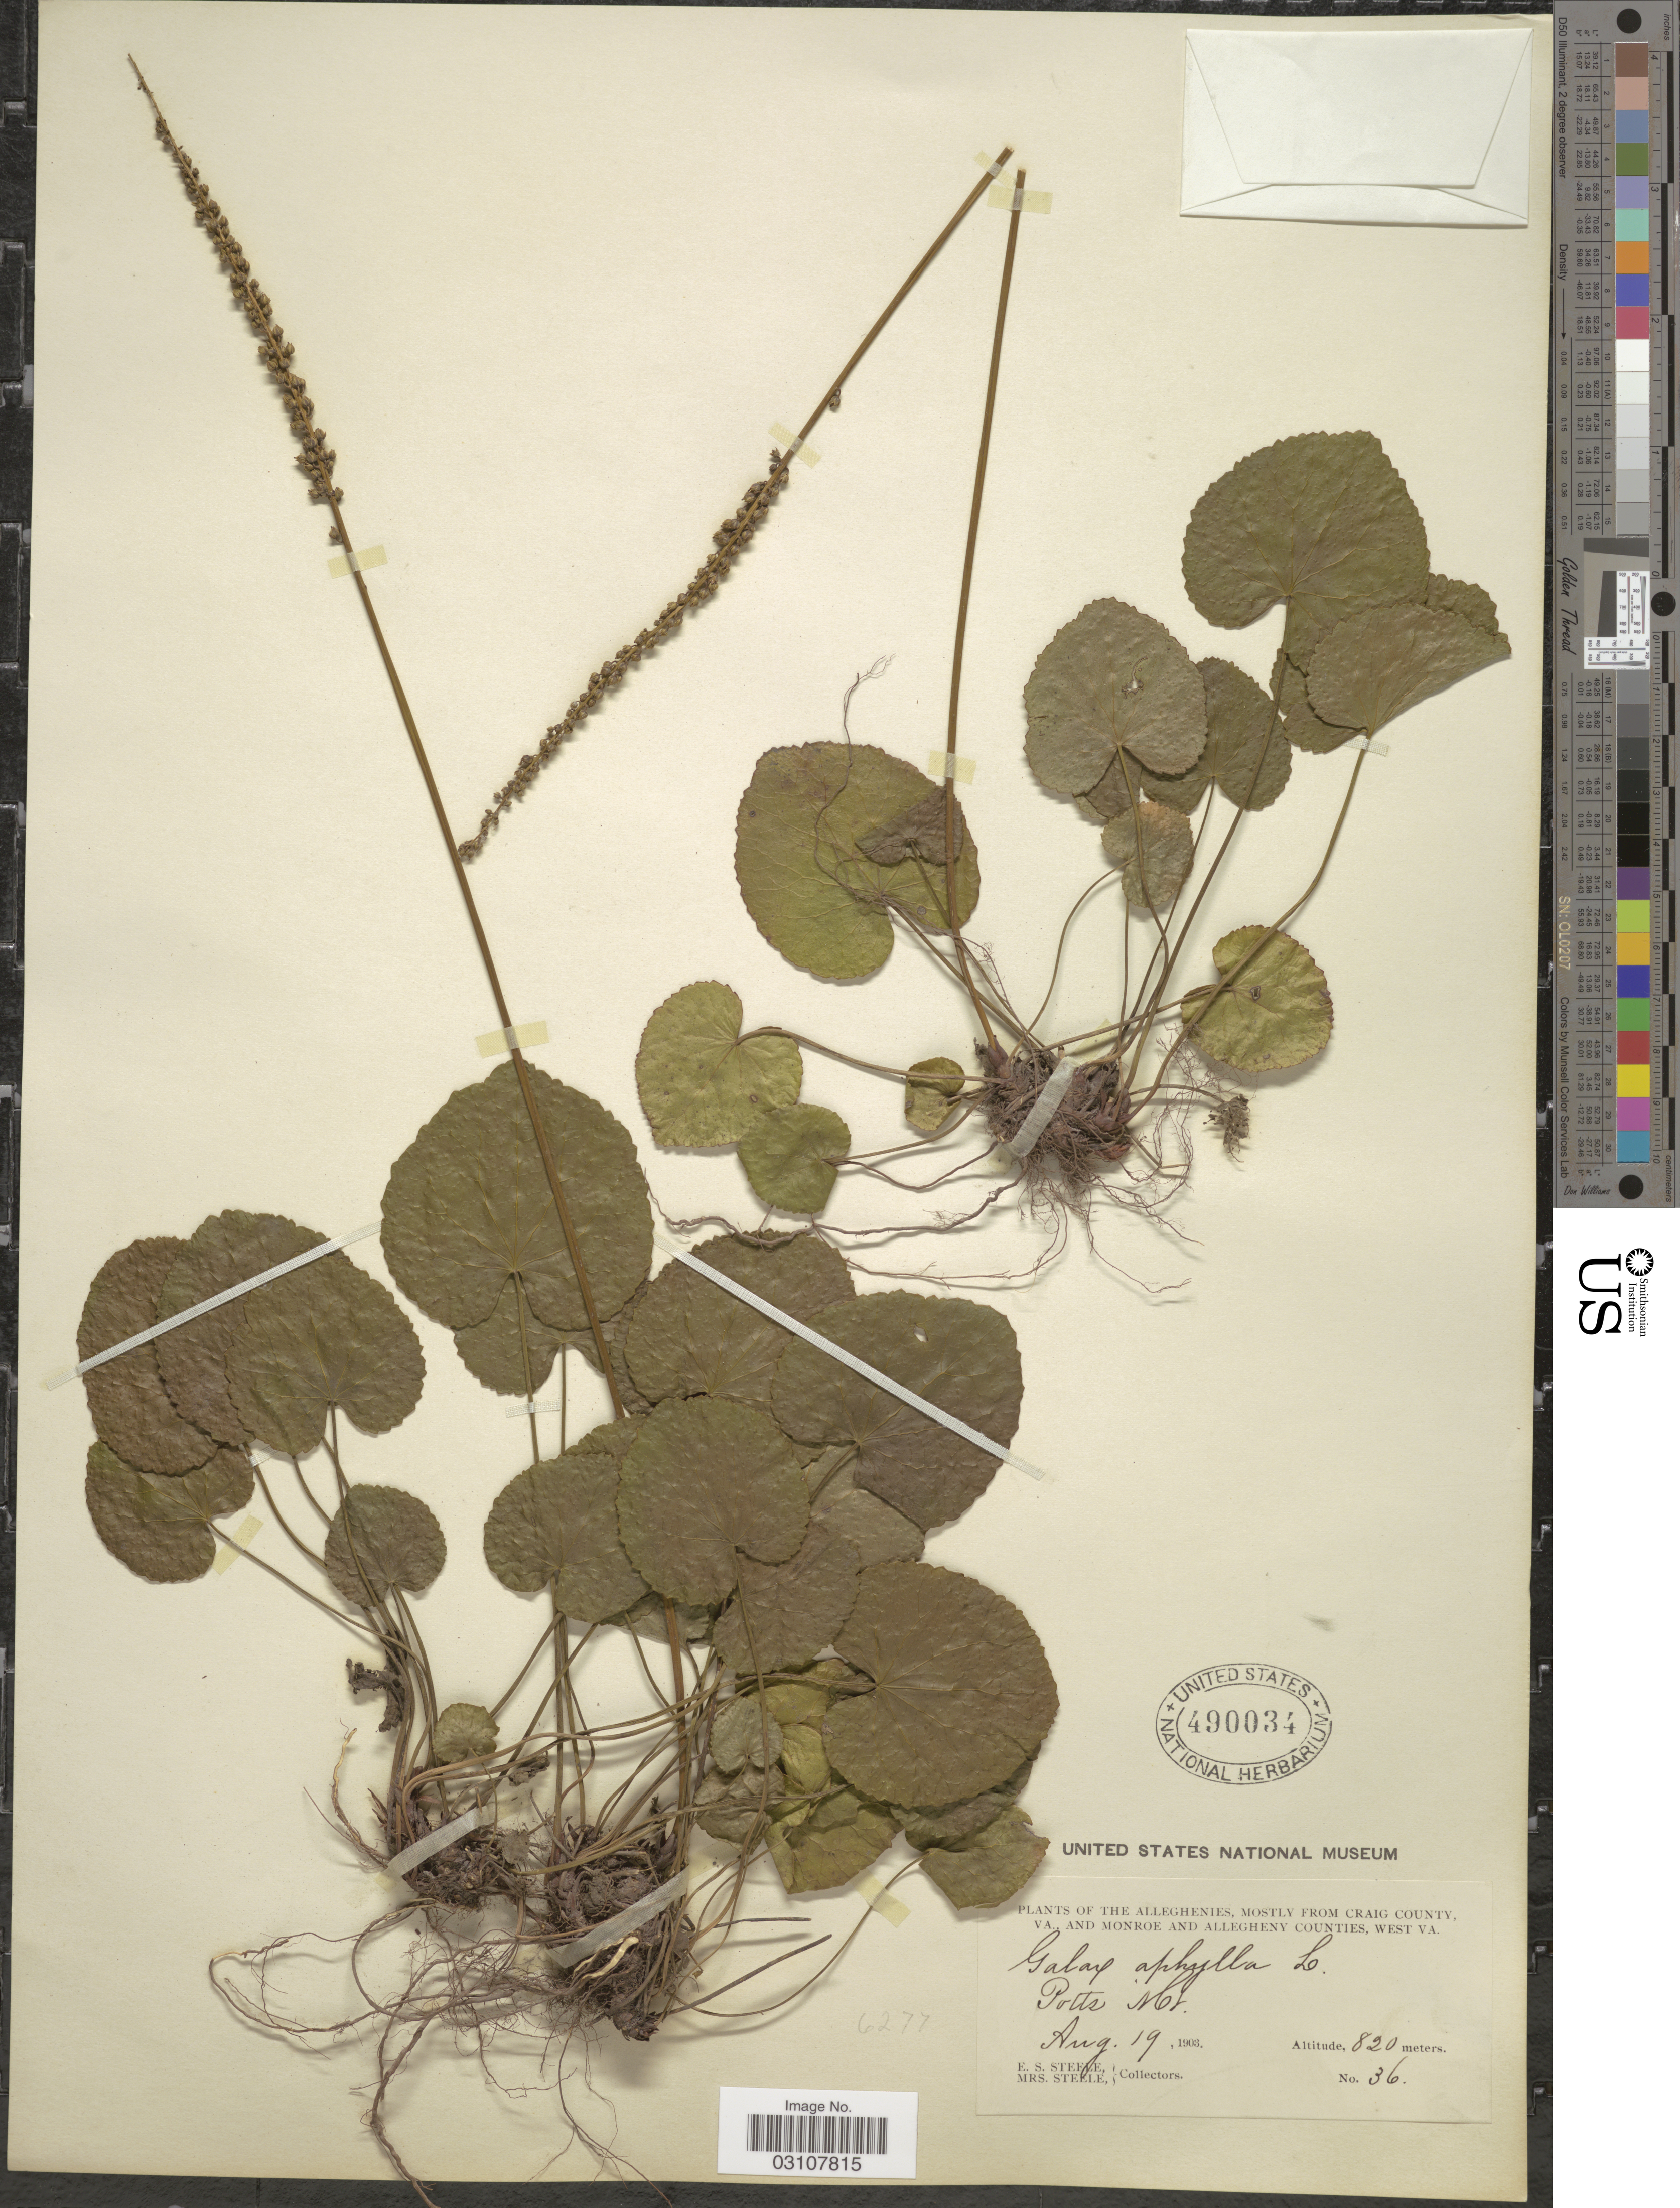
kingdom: Plantae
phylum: Tracheophyta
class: Magnoliopsida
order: Ericales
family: Diapensiaceae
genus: Galax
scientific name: Galax urceolata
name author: (Poir.) Brummitt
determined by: Gaynor, Michelle L., (FLAS), University of Florida (UNITED STATES)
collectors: E. Steele & Mrs. E. S. Steele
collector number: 36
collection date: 1903-08-19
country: United States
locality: The Alleghenies, mostly from Craig County, VA., and Monroe and Allegheny Counties, West Va. Potts Mt.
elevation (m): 820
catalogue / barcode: US 490034